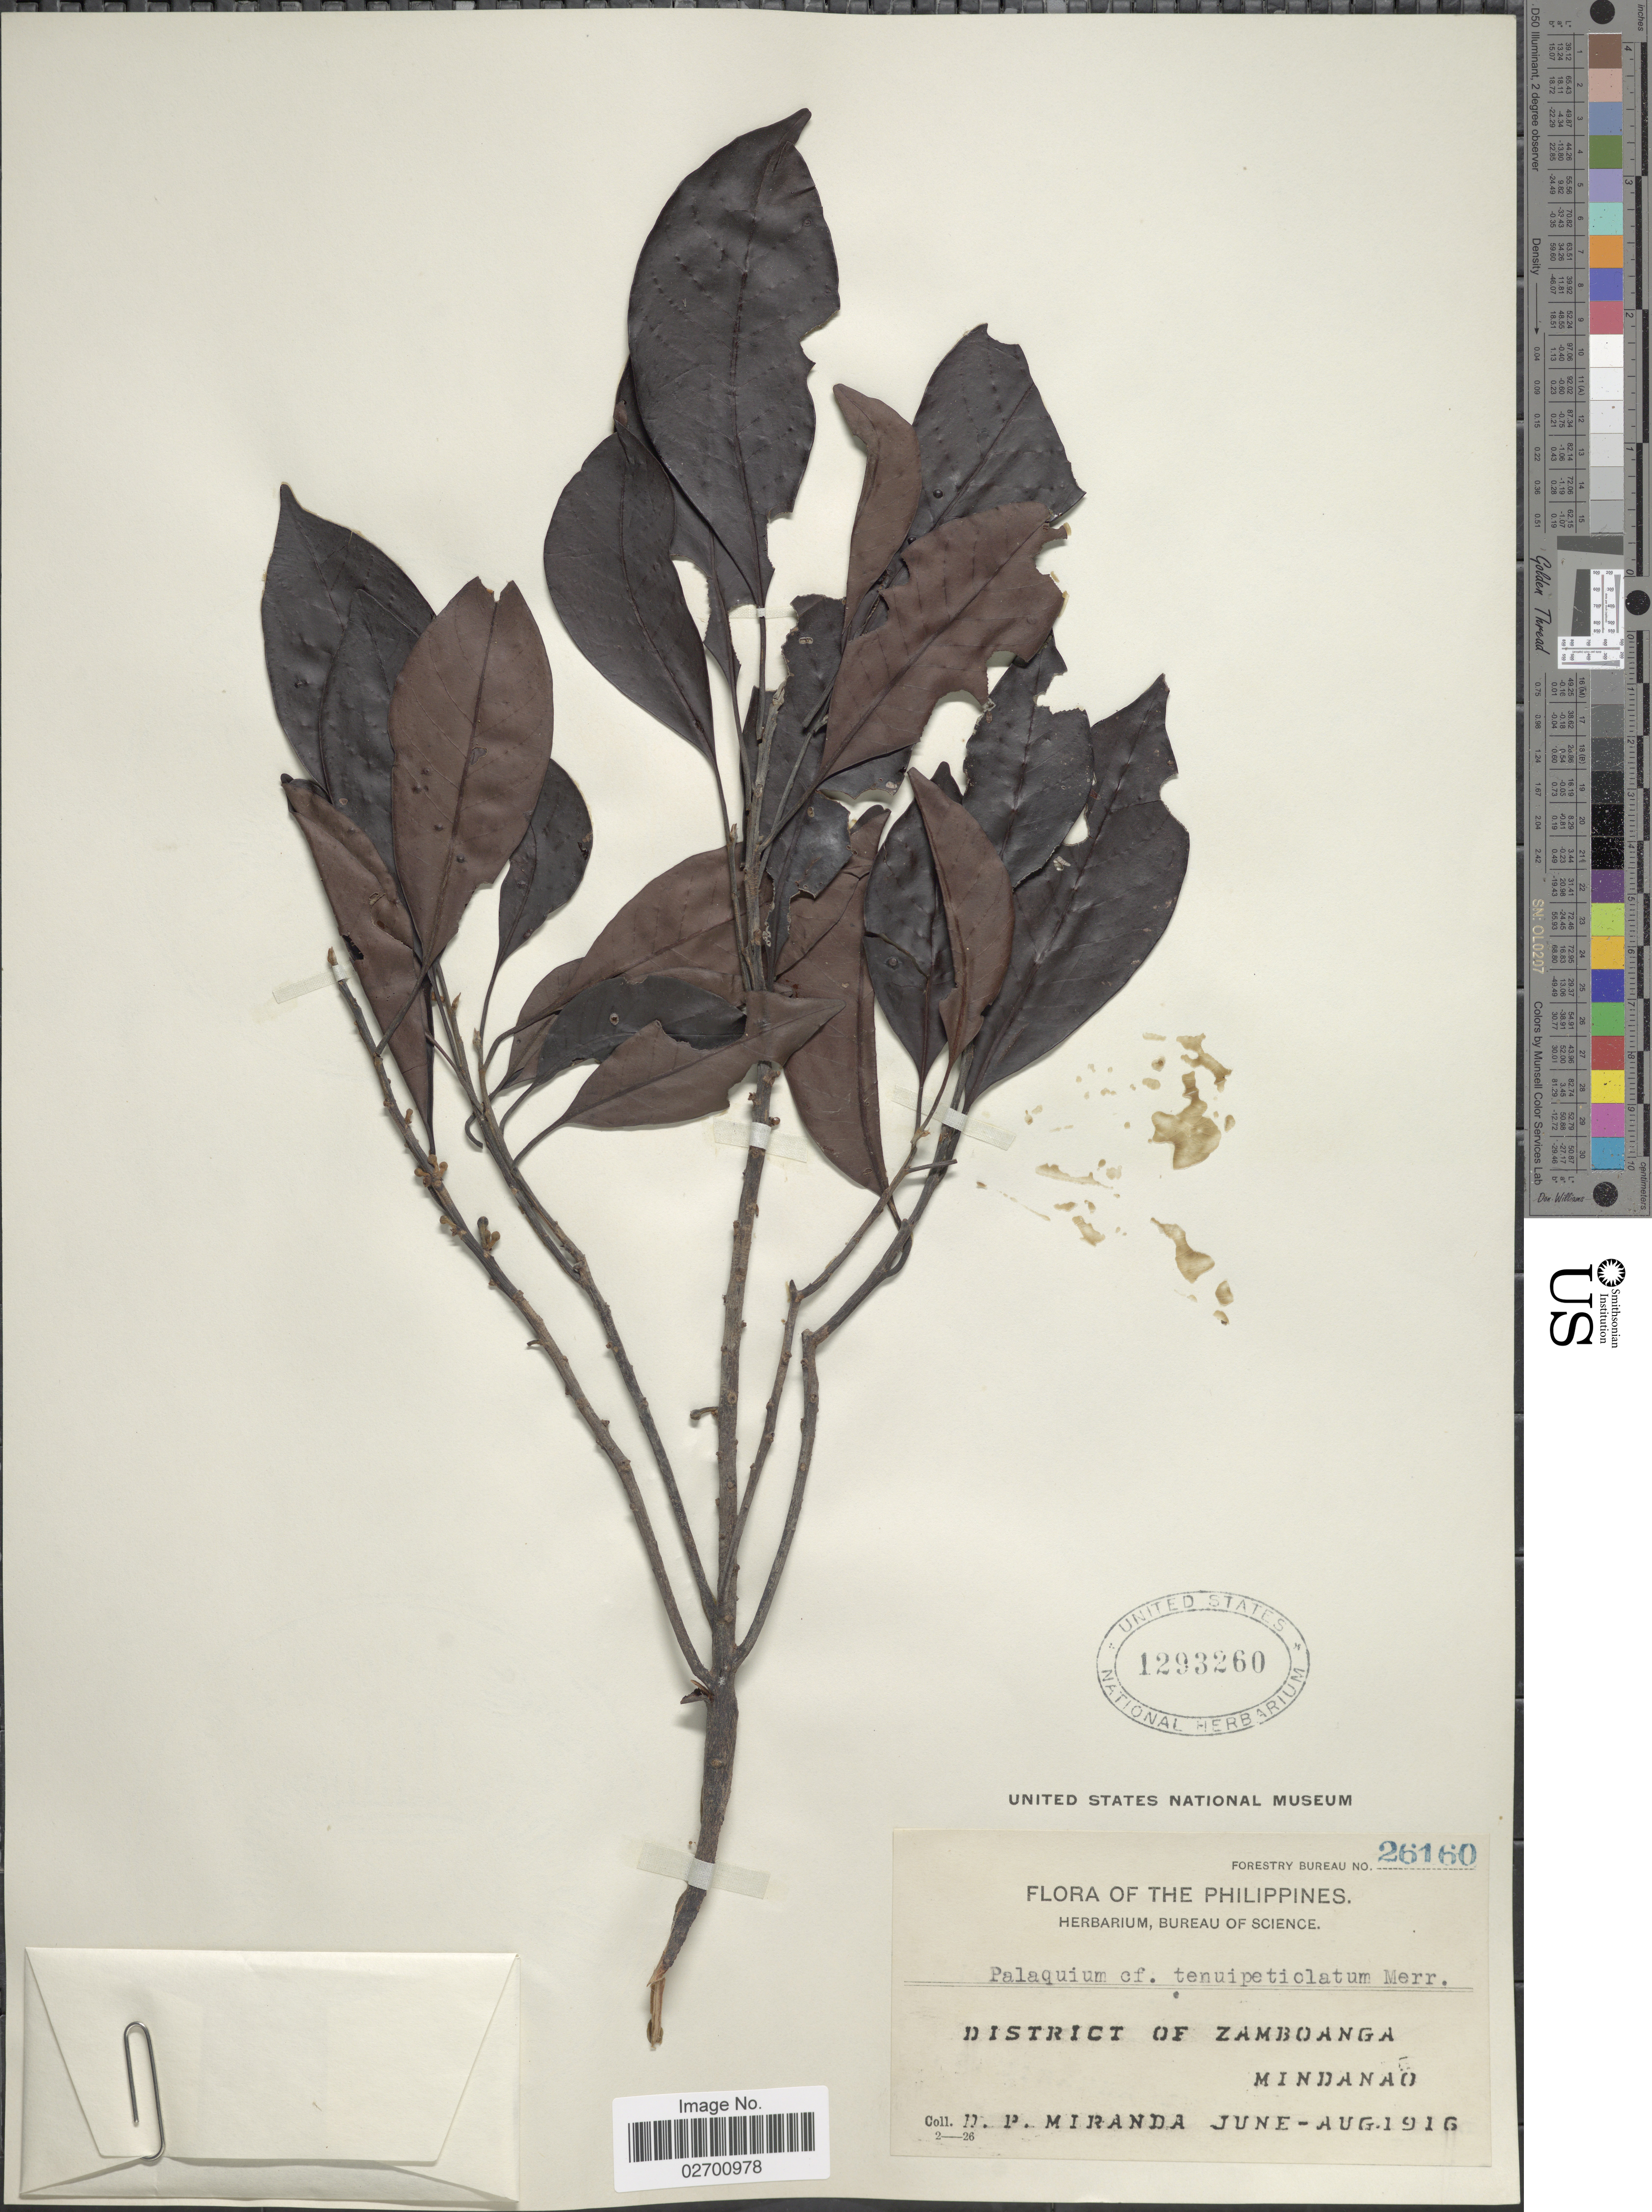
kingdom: Plantae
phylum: Tracheophyta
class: Magnoliopsida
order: Ericales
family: Sapotaceae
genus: Palaquium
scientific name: Palaquium tenuipetiolatum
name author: Merr.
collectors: D. P. Miranda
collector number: Forestry Bureau 26160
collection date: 1916-06/1916-08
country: Philippines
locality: District of Zamboanga, Mindanao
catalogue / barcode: US 1293260